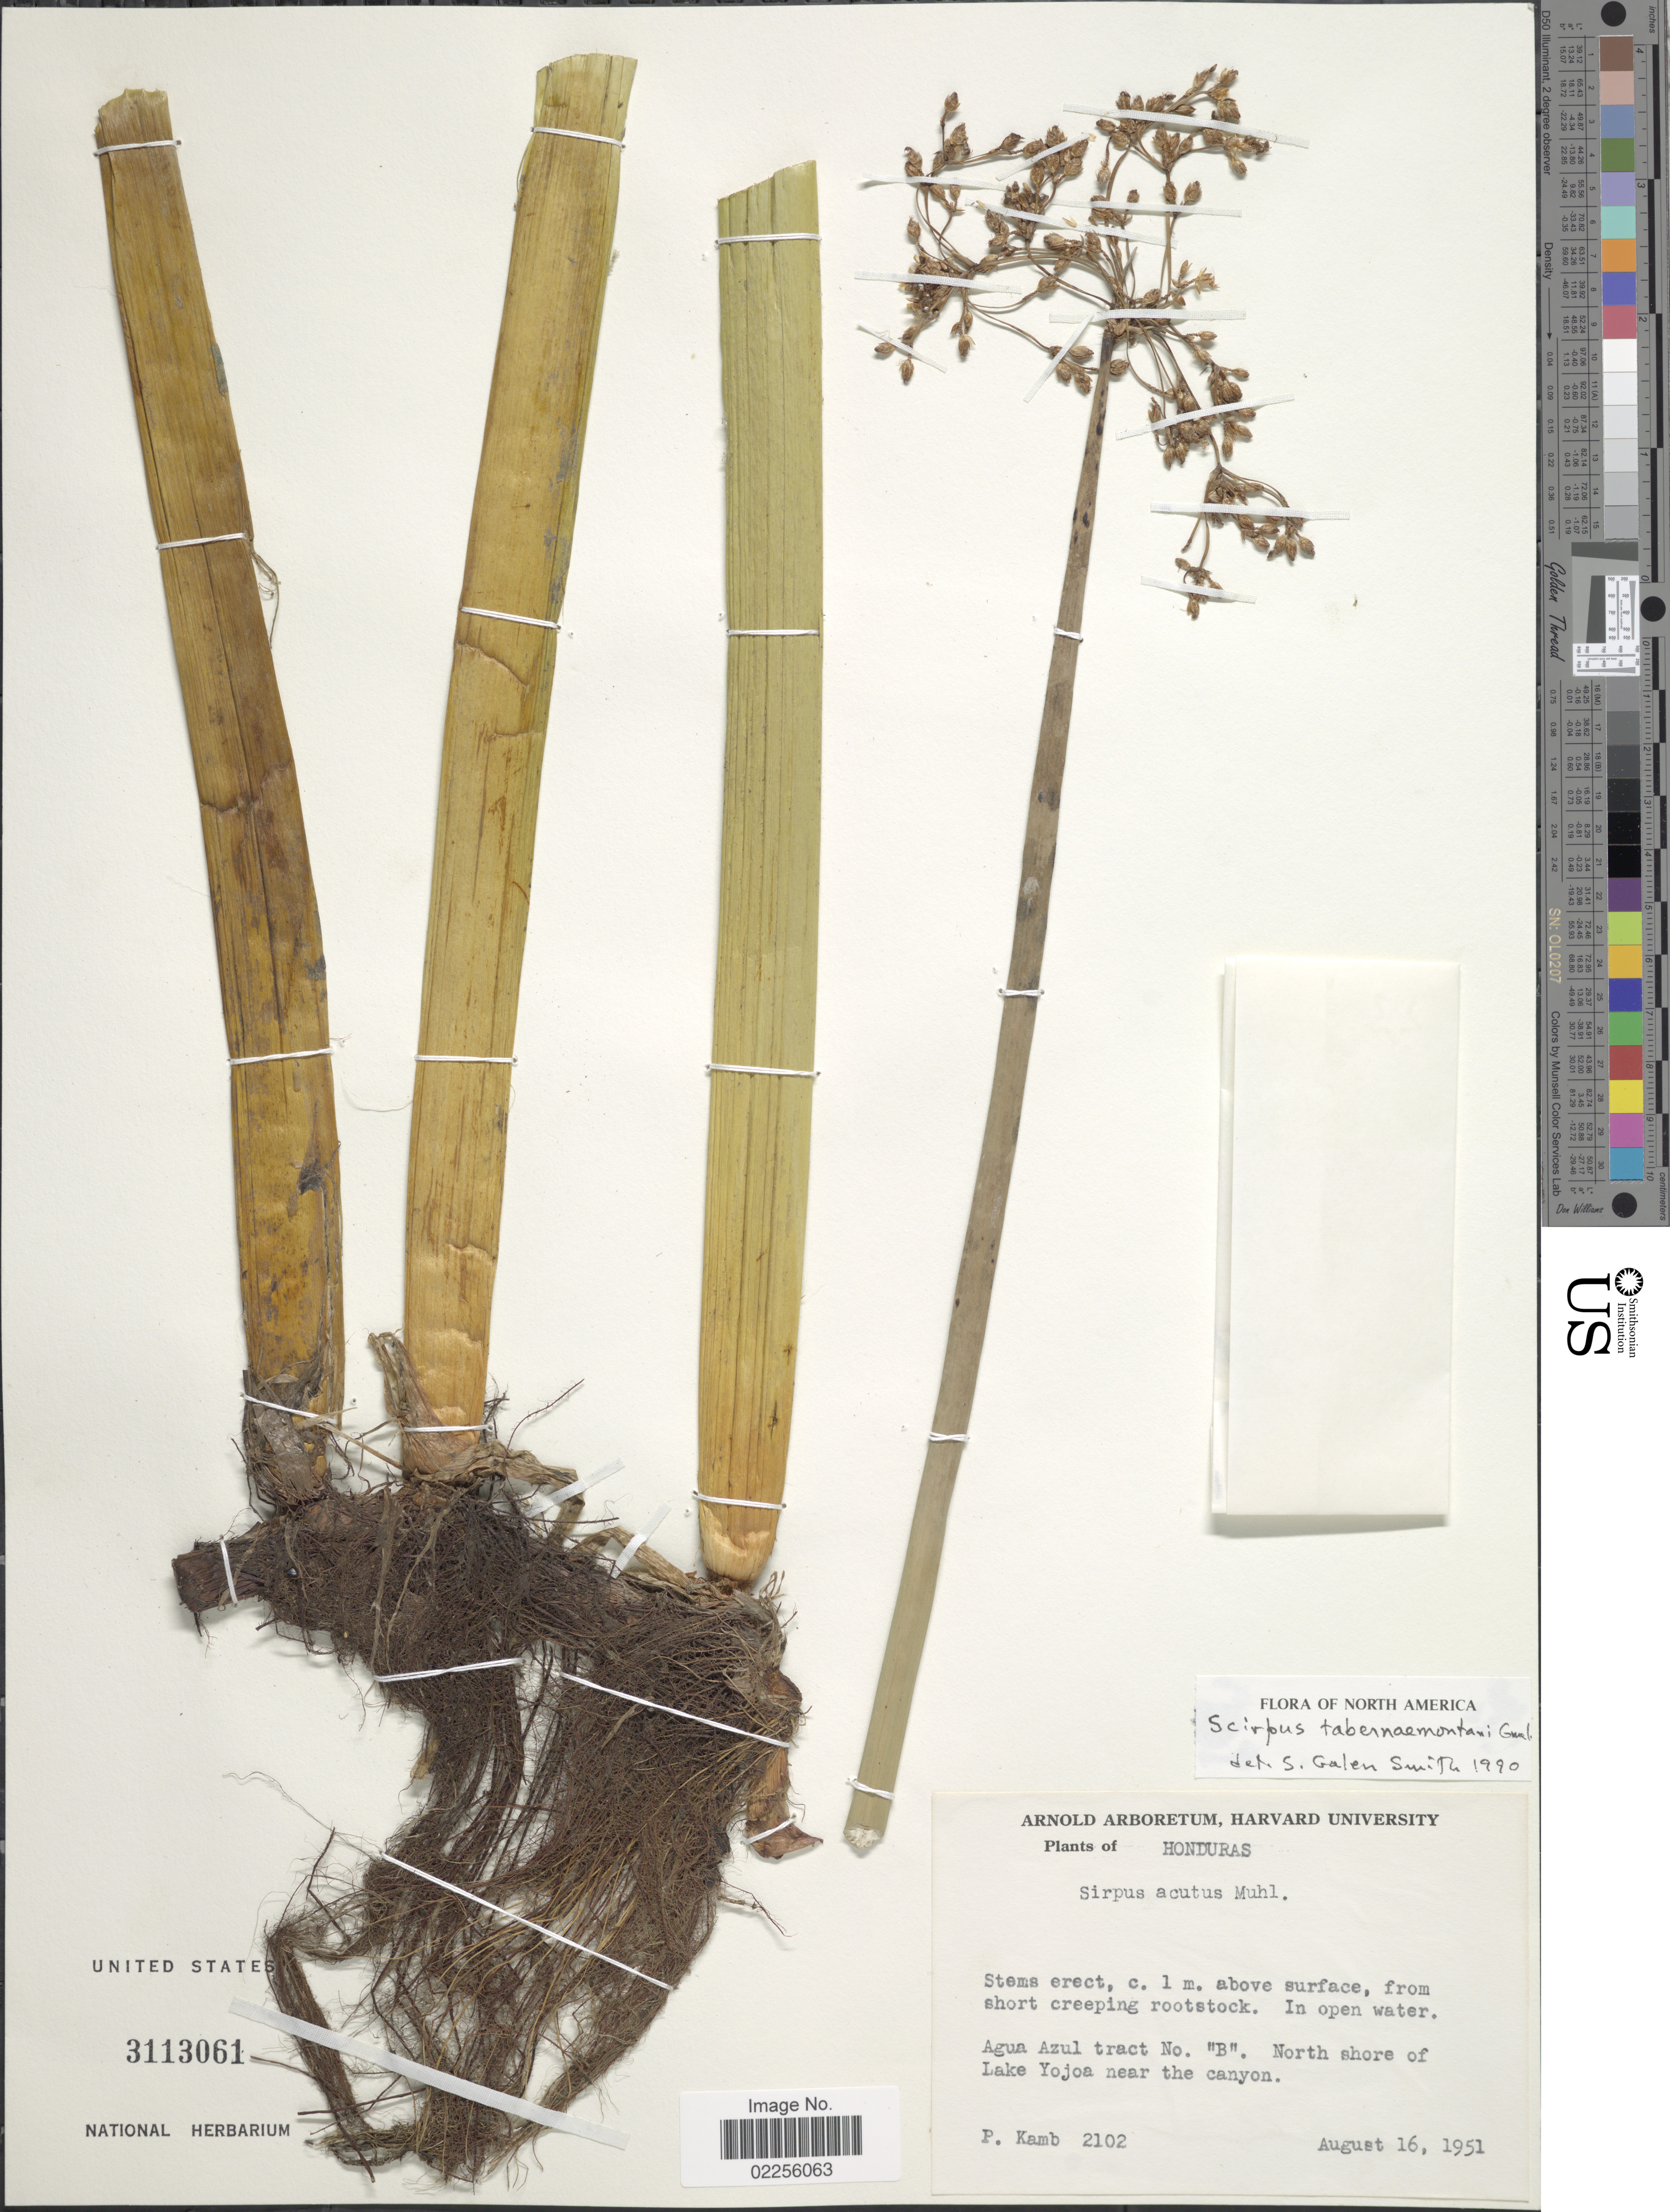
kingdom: Plantae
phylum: Tracheophyta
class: Liliopsida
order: Poales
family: Cyperaceae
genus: Schoenoplectus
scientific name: Schoenoplectus tabernaemontani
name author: (C.C. Gmel.) Palla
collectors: P. Kamb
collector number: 2102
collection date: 1951-08-16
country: Honduras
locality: Agua Azul tract No 'B' North shore of Lake Yojoa near the canyon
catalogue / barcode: US 3113061